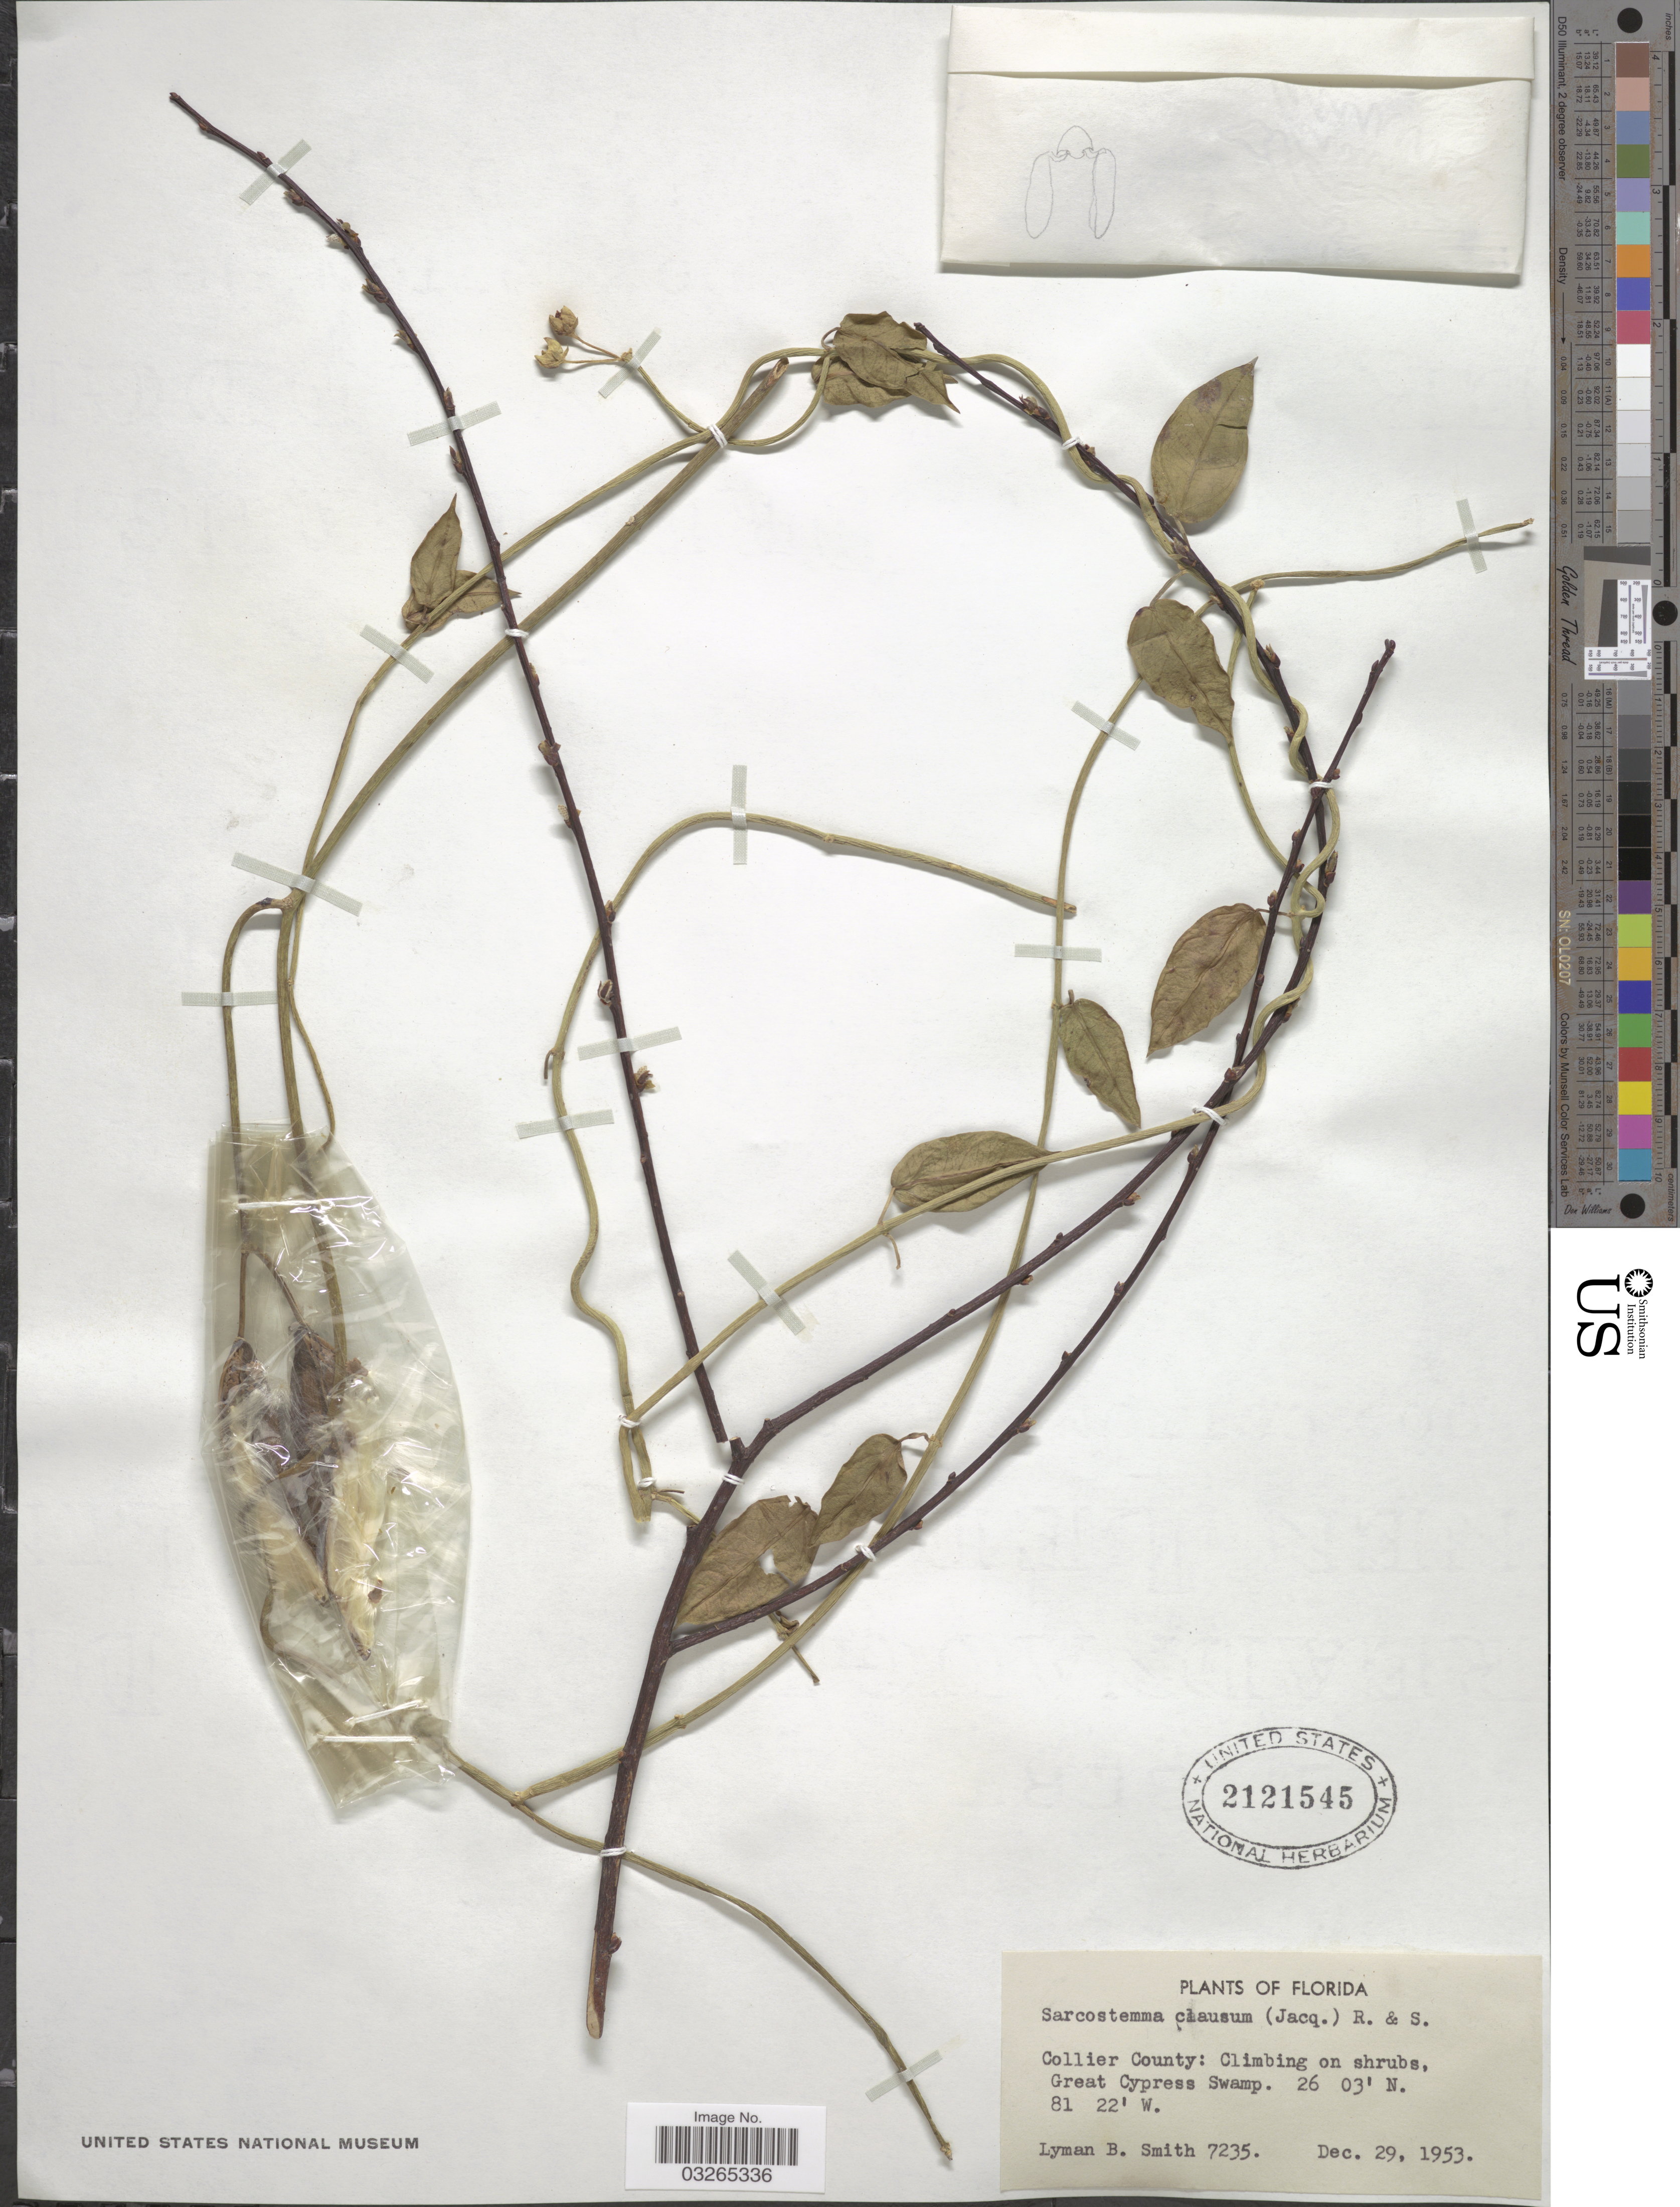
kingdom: Plantae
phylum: Tracheophyta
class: Magnoliopsida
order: Gentianales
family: Apocynaceae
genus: Sarcostemma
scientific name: Sarcostemma clausum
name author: (Jacq.) Schult.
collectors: L. Smith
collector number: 7235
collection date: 1953-12-29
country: United States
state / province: Florida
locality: Collier County: Climbing on shrubs, Great Cypress Swamp.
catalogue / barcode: US 2121545